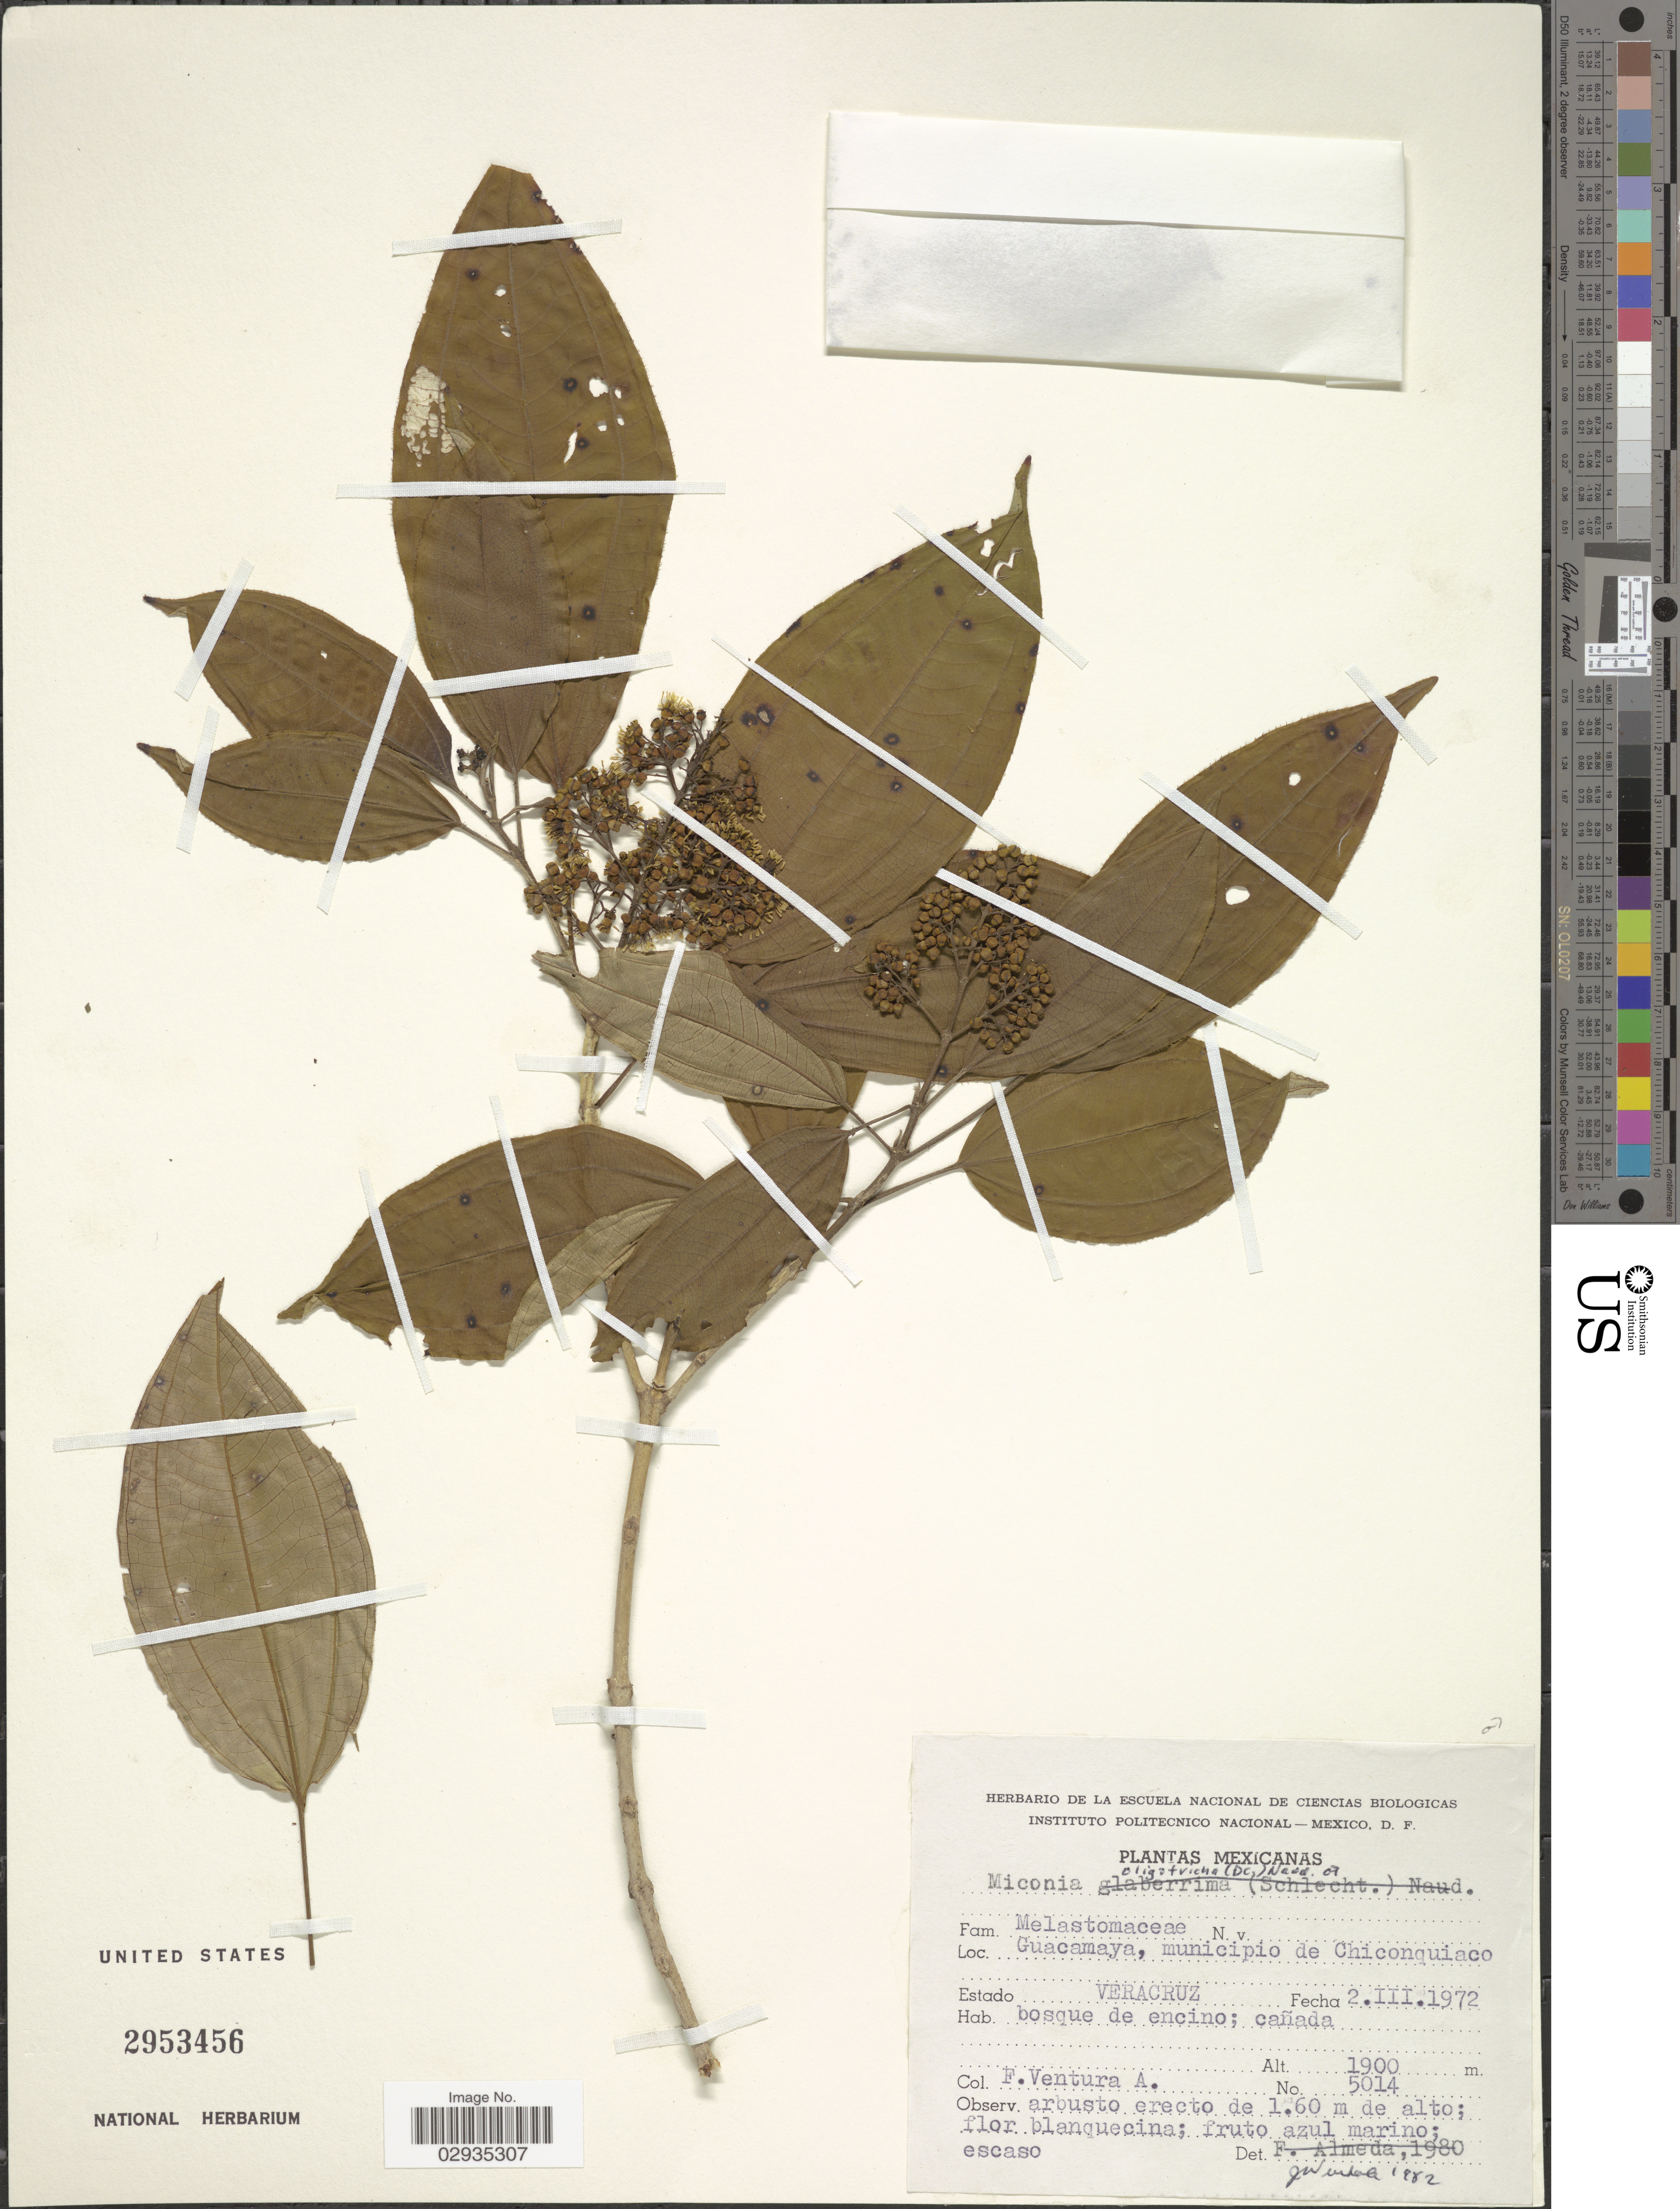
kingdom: Plantae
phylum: Tracheophyta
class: Magnoliopsida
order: Myrtales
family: Melastomataceae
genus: Miconia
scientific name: Miconia oligotricha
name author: (DC.) Naudin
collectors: F. Ventura A.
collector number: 5014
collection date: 1972-03-02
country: Mexico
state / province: Veracruz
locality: Guacamaya, municipio de Chiconquiaco, Estado Veracruz.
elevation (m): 1900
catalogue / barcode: US 2953456